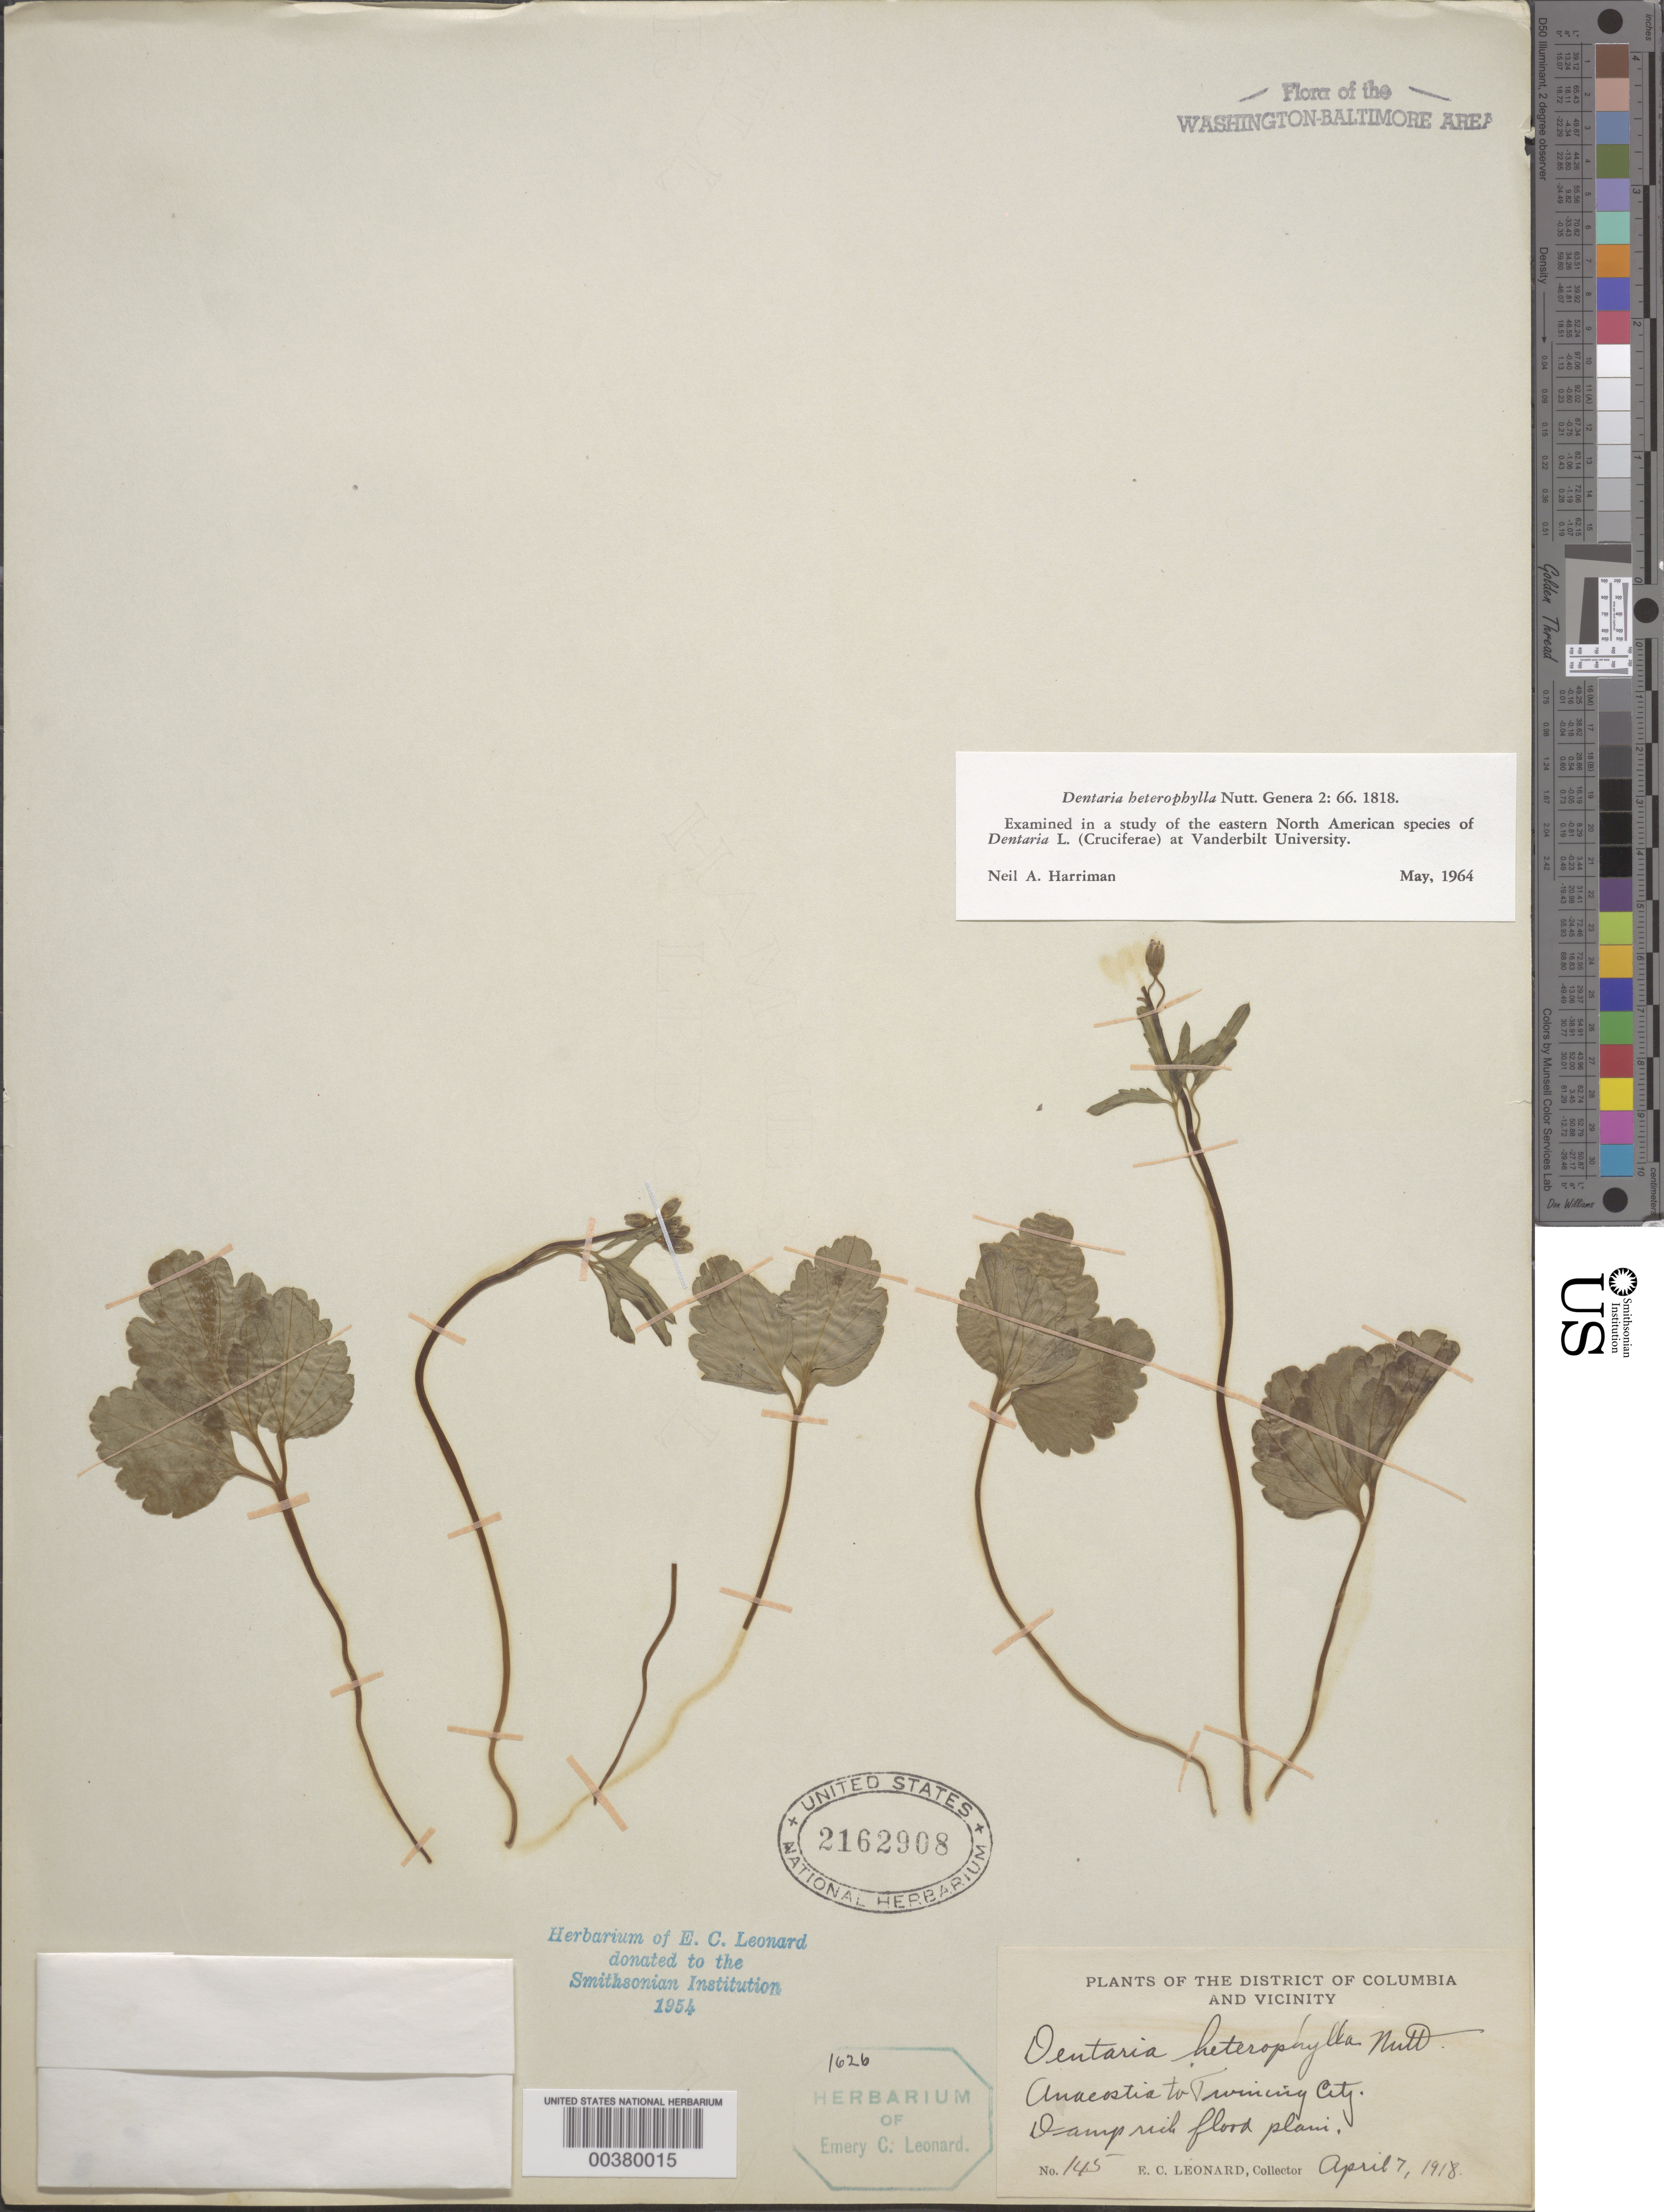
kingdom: Plantae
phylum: Tracheophyta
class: Magnoliopsida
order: Brassicales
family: Brassicaceae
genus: Cardamine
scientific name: Cardamine angustata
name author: O.E. Schulz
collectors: E. C. Leonard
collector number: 145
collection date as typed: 07 Apr 1918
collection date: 1918-04-07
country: United States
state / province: District of Columbia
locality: Anacostia to Twining City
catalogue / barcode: US 2162908